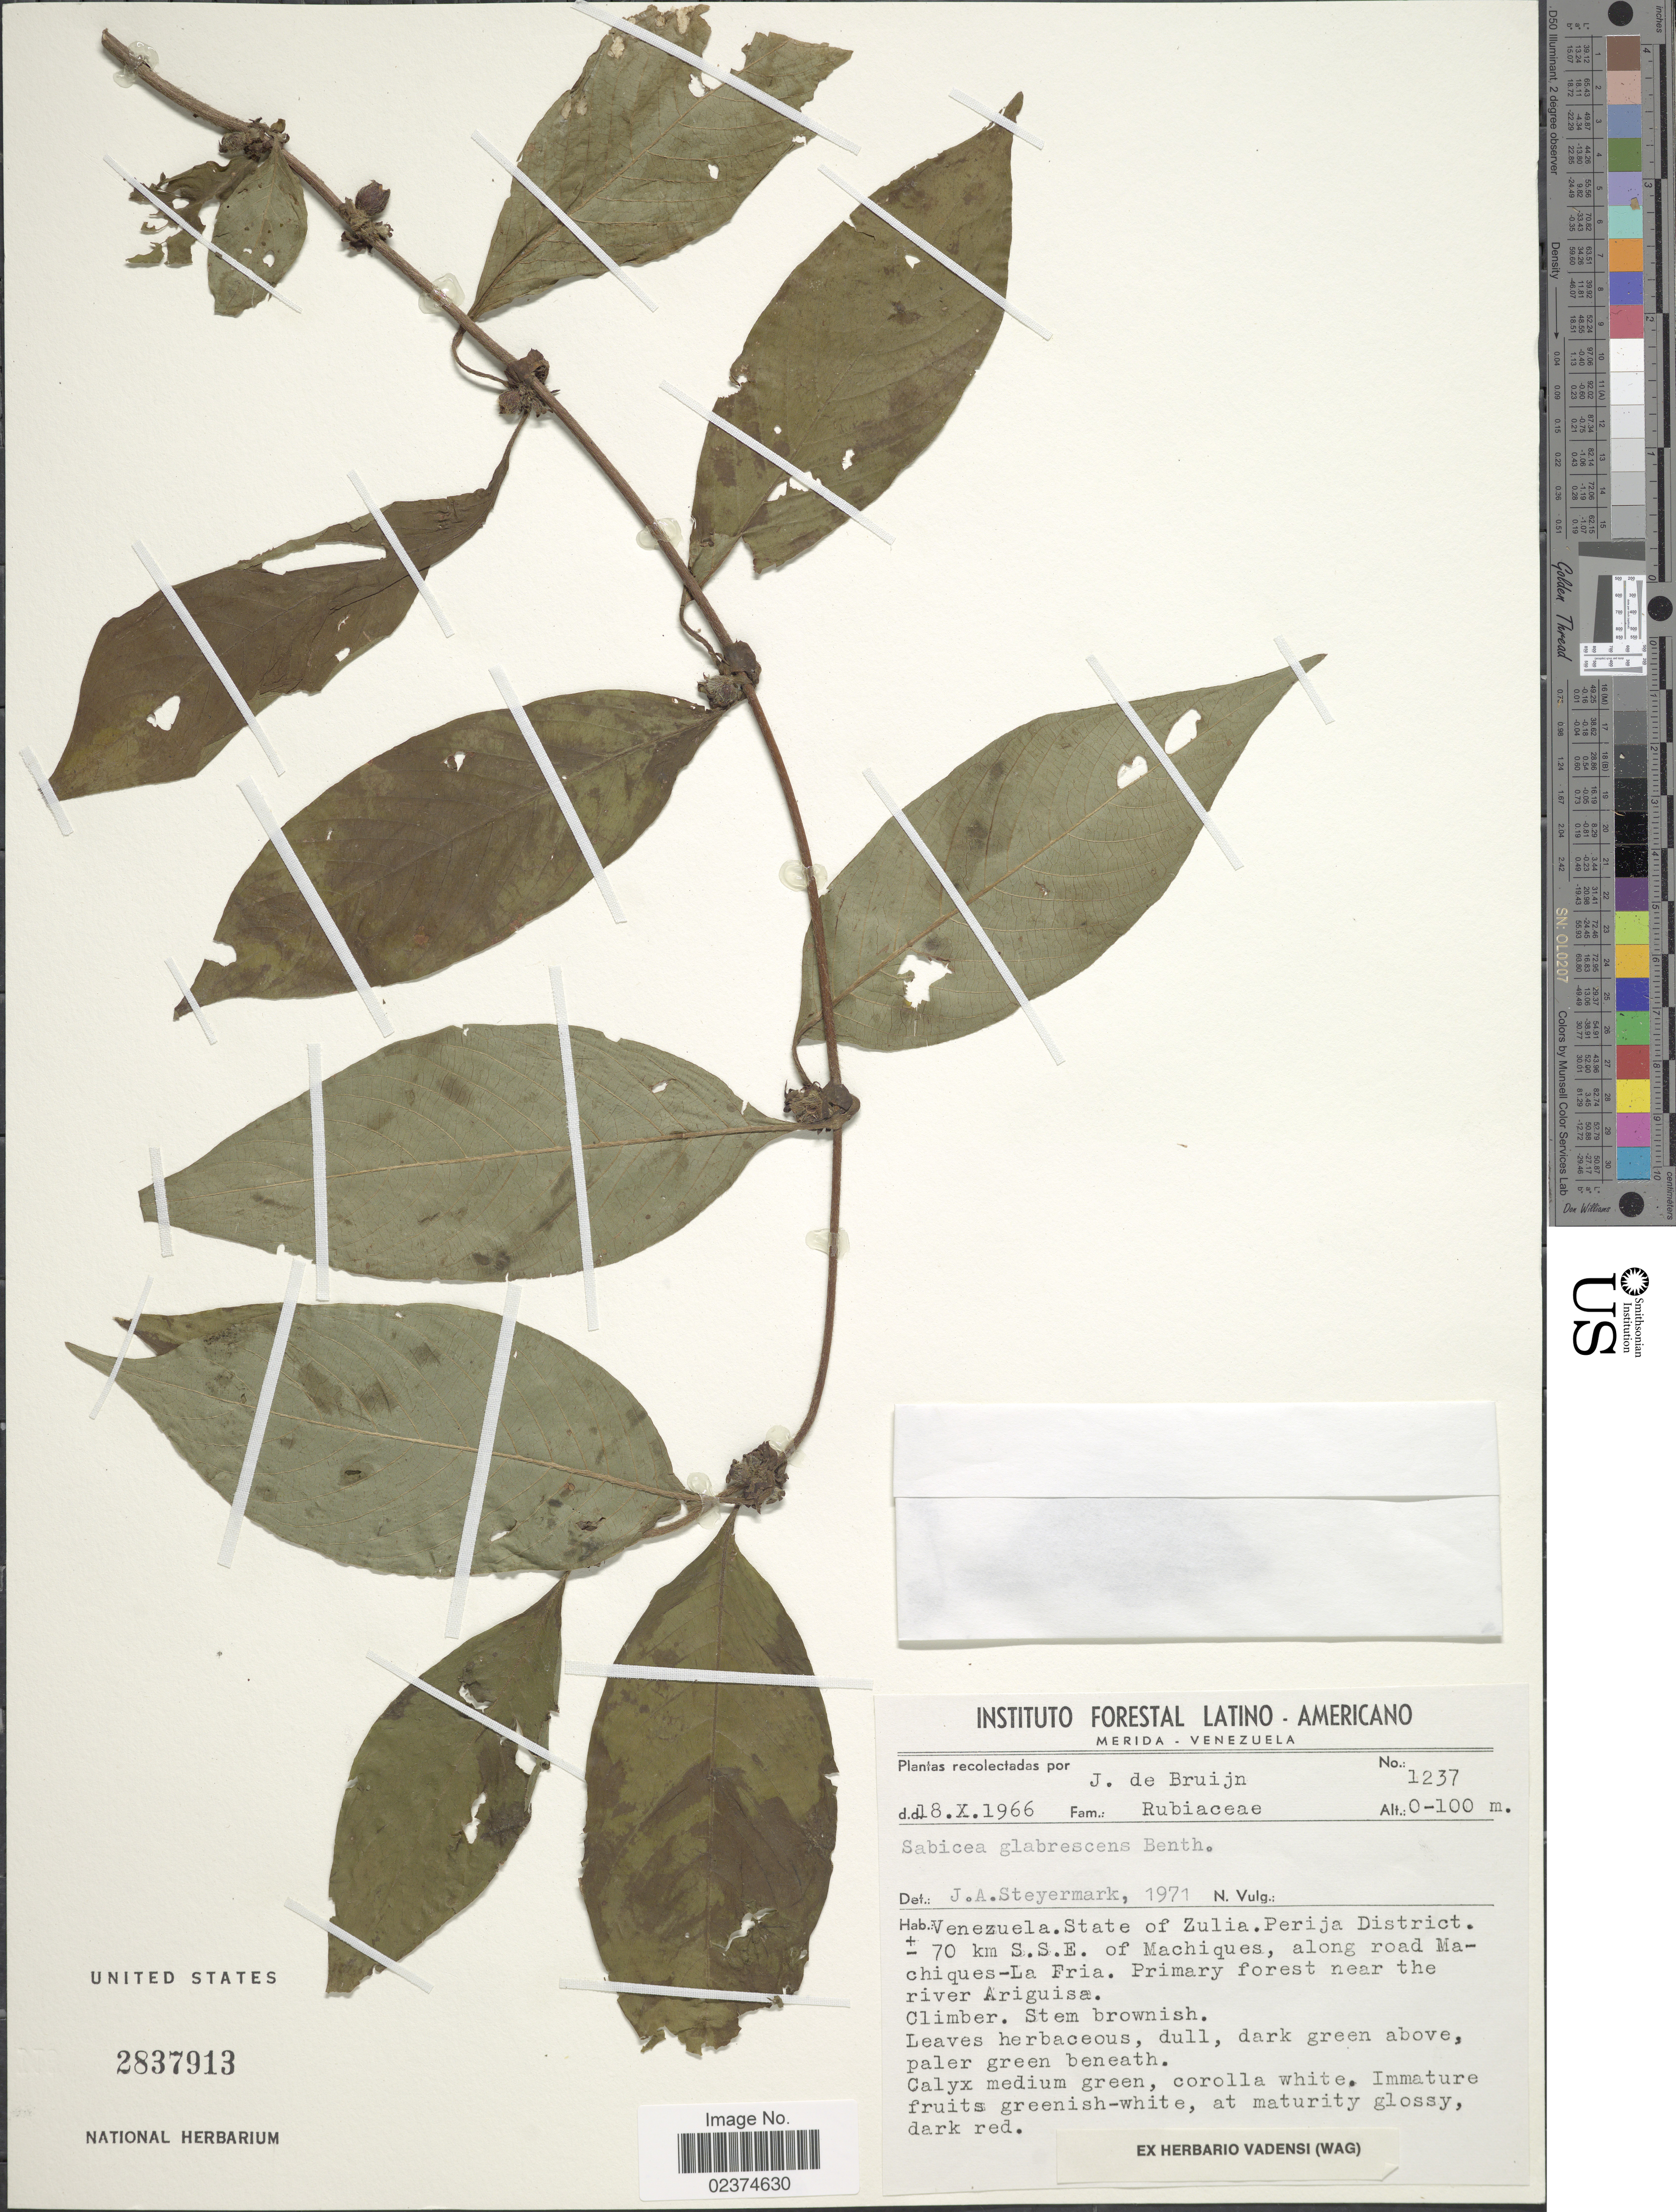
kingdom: Plantae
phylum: Tracheophyta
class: Magnoliopsida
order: Gentianales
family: Rubiaceae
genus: Sabicea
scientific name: Sabicea glabrescens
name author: Benth.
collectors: J. Bruijn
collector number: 1237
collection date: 1966-10-18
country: Venezuela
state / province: Zulia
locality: Perija Districrt, +/- 70 km S.S.E. of Machiques, along road Machiques-La Fria, primary forest near the river Ariguisa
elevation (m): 0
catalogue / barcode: US 2837913